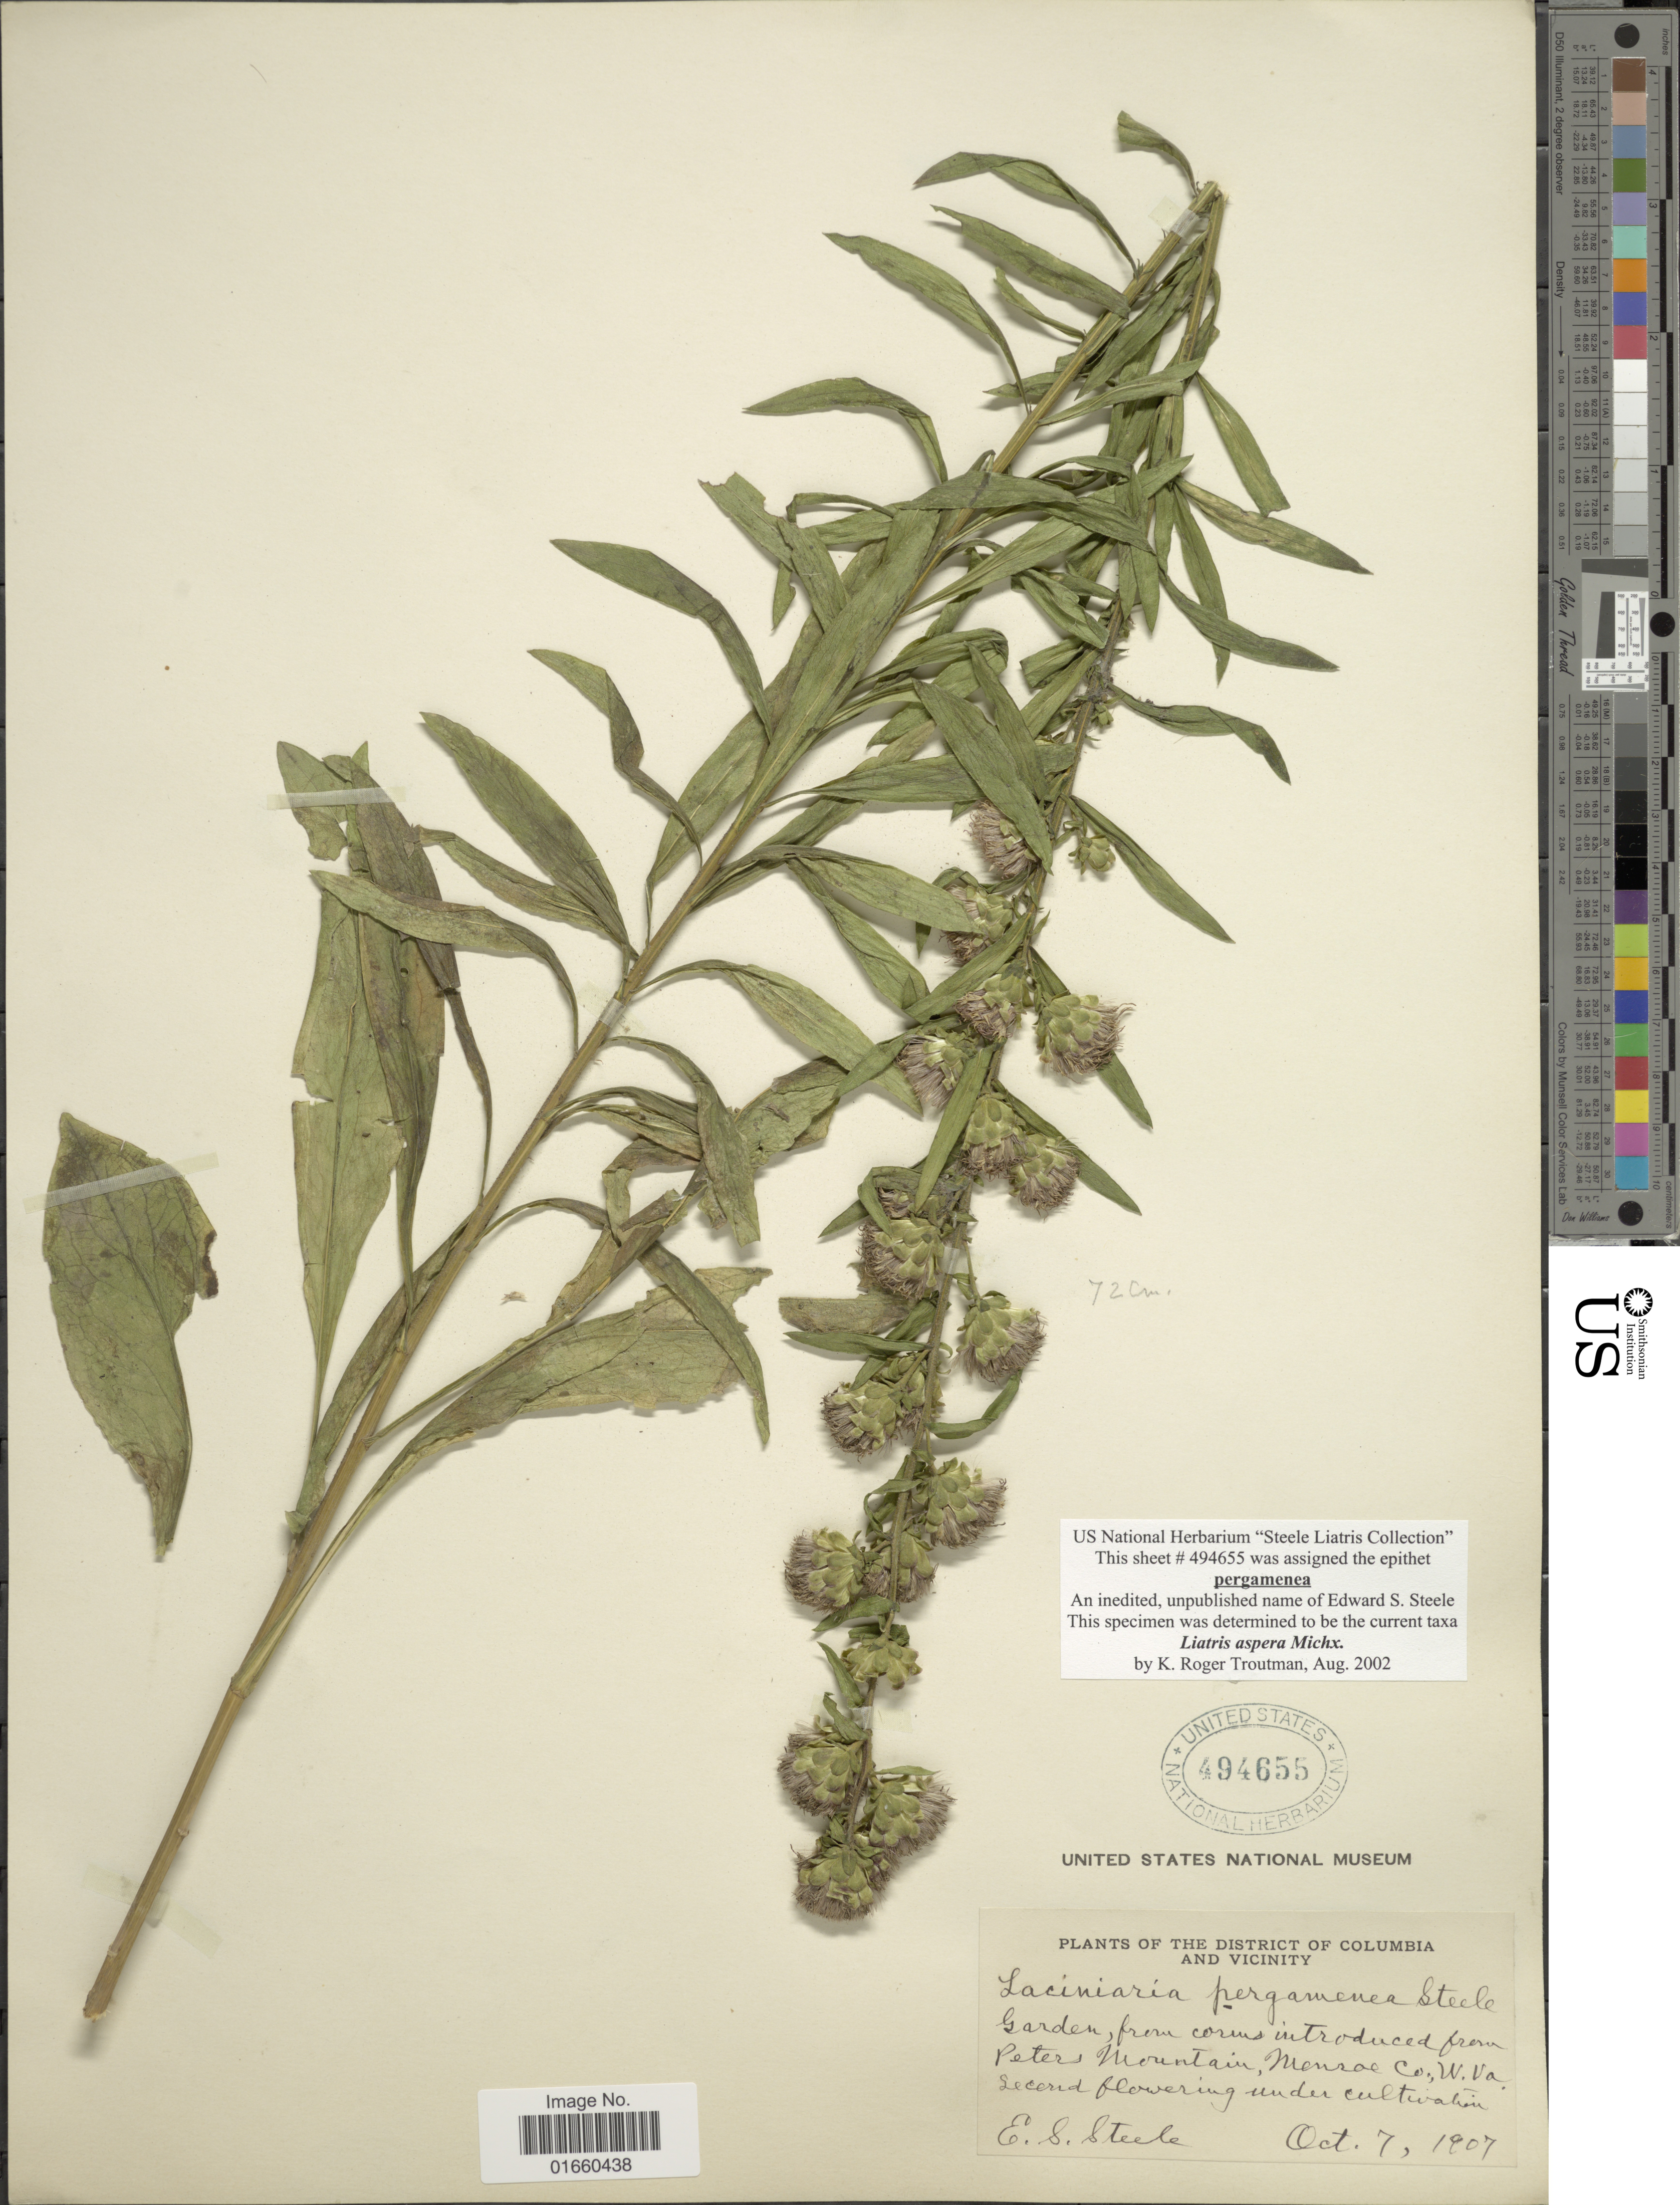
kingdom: Plantae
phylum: Tracheophyta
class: Magnoliopsida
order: Asterales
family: Asteraceae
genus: Liatris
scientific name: Liatris aspera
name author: Michx.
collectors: E. Steele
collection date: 1907-10-07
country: United States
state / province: West Virginia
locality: The District of Columbia and vicinity, Garden from corius introduced from Peters Mountain, Monroe Co, W. Va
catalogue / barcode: US 494655